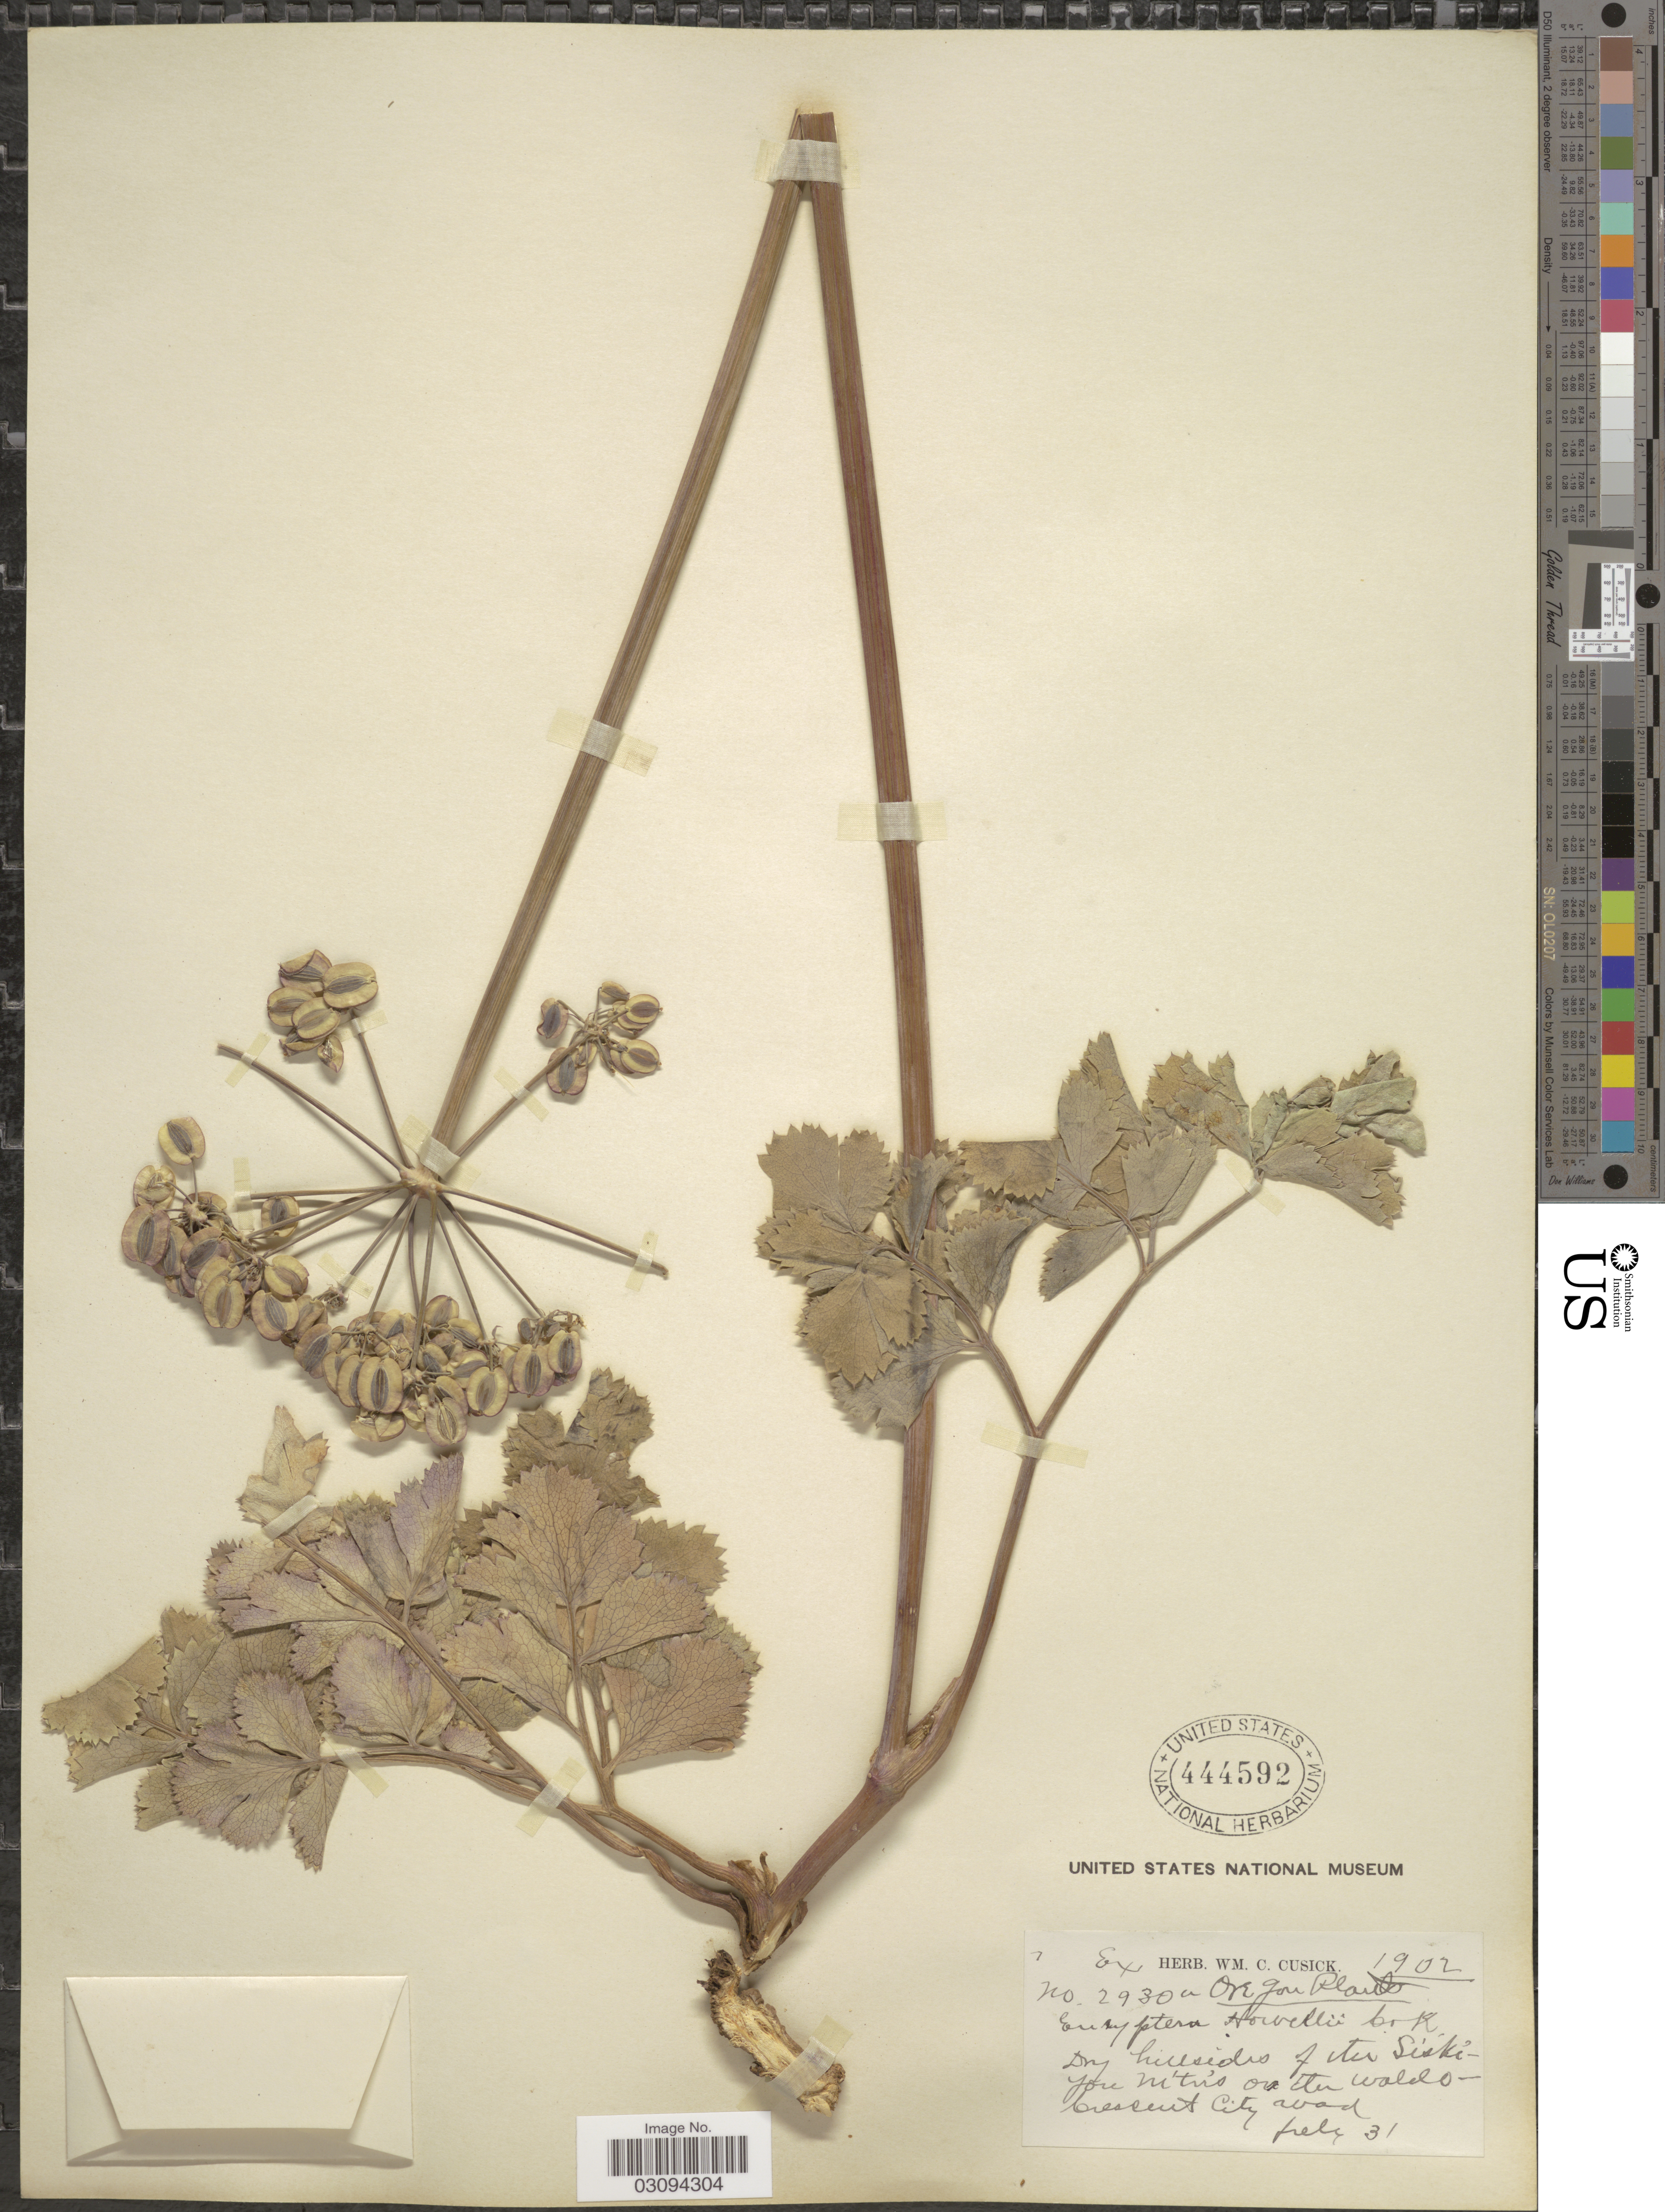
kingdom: Plantae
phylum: Tracheophyta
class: Magnoliopsida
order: Apiales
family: Apiaceae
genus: Lomatium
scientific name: Lomatium howellii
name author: (S. Watson) Jeps.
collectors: ex herb. Wm. C. Cusick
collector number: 2930a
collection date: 1902-07-31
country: United States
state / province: Oregon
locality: Dry hillsides of the Siskiyou m'tn's on the Waldo-Crescent City road.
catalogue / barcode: US 444592